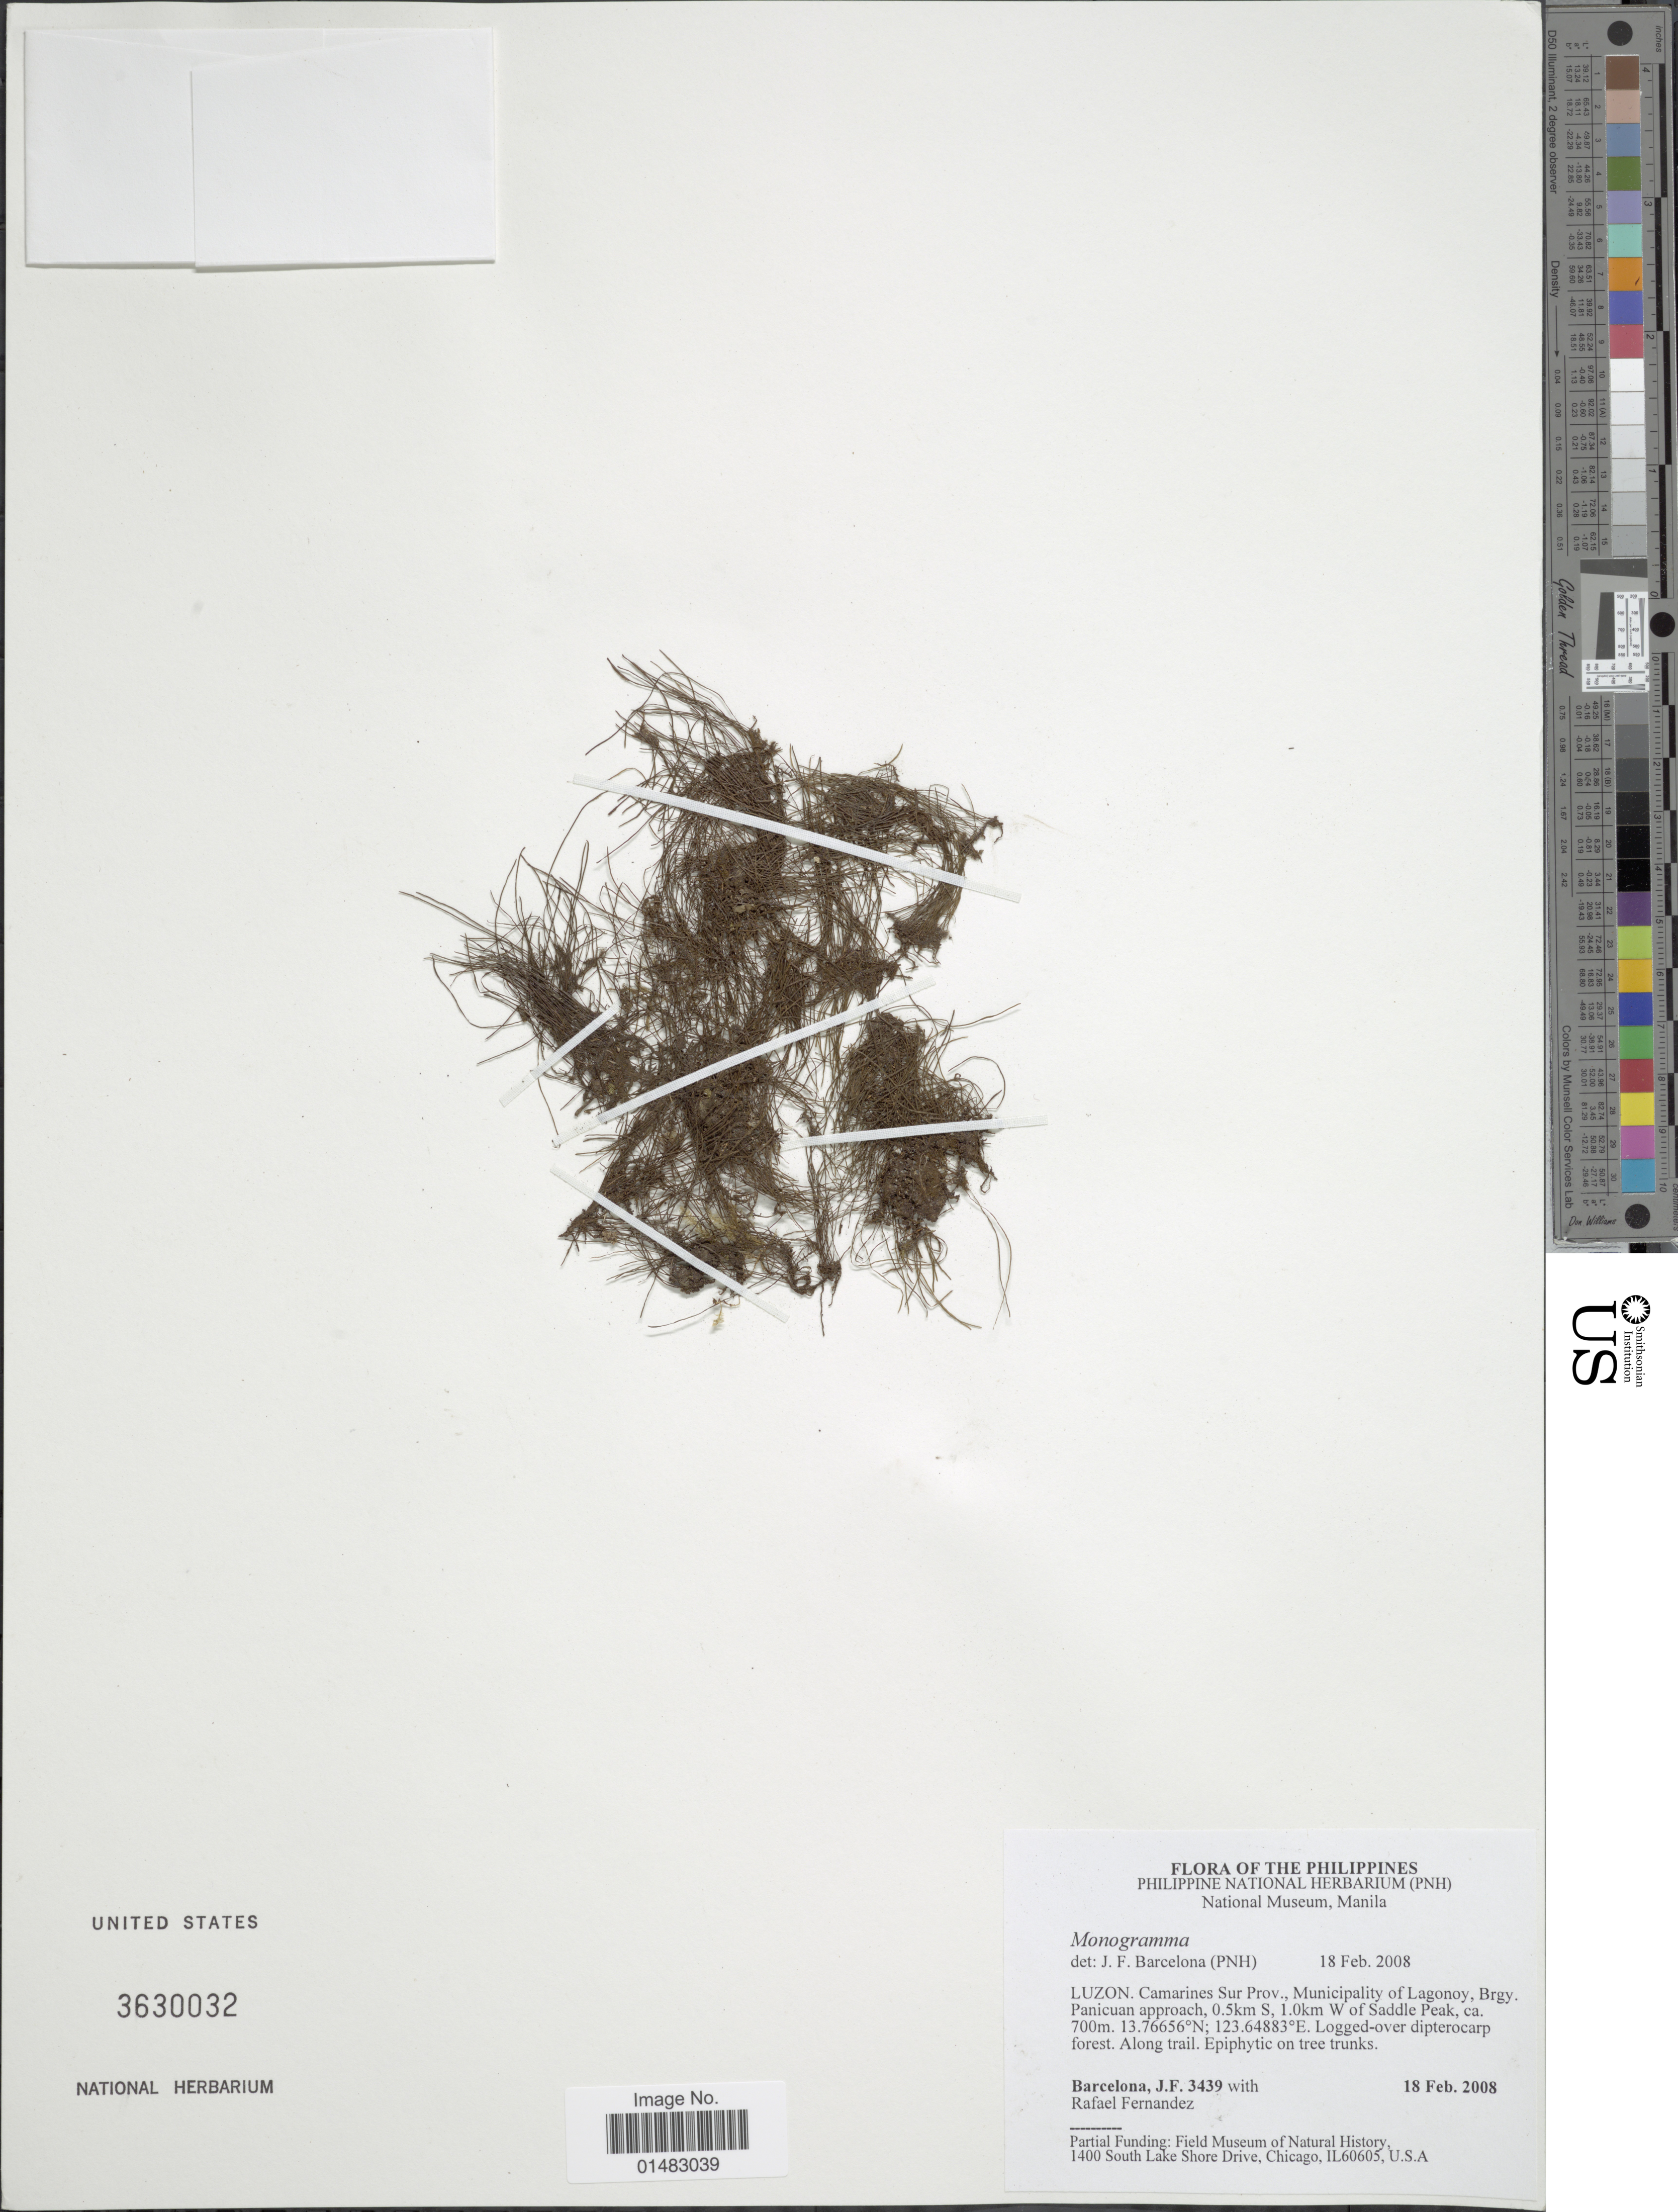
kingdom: Plantae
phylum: Tracheophyta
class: Polypodiopsida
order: Polypodiales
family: Pteridaceae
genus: Monogramma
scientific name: Monogramma trichoidea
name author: (Fée) Hook. & Baker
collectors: J. F. Barcelona & R. Fernandez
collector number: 3439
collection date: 2008-02-18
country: Philippines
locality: Luzon, Camarines Sur Prov., Municipality of Lagonoy, Brgy.Panicuan approach, 0.5 km S , 1.0 km W of Saddel Peak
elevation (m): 700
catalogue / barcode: US 3630032